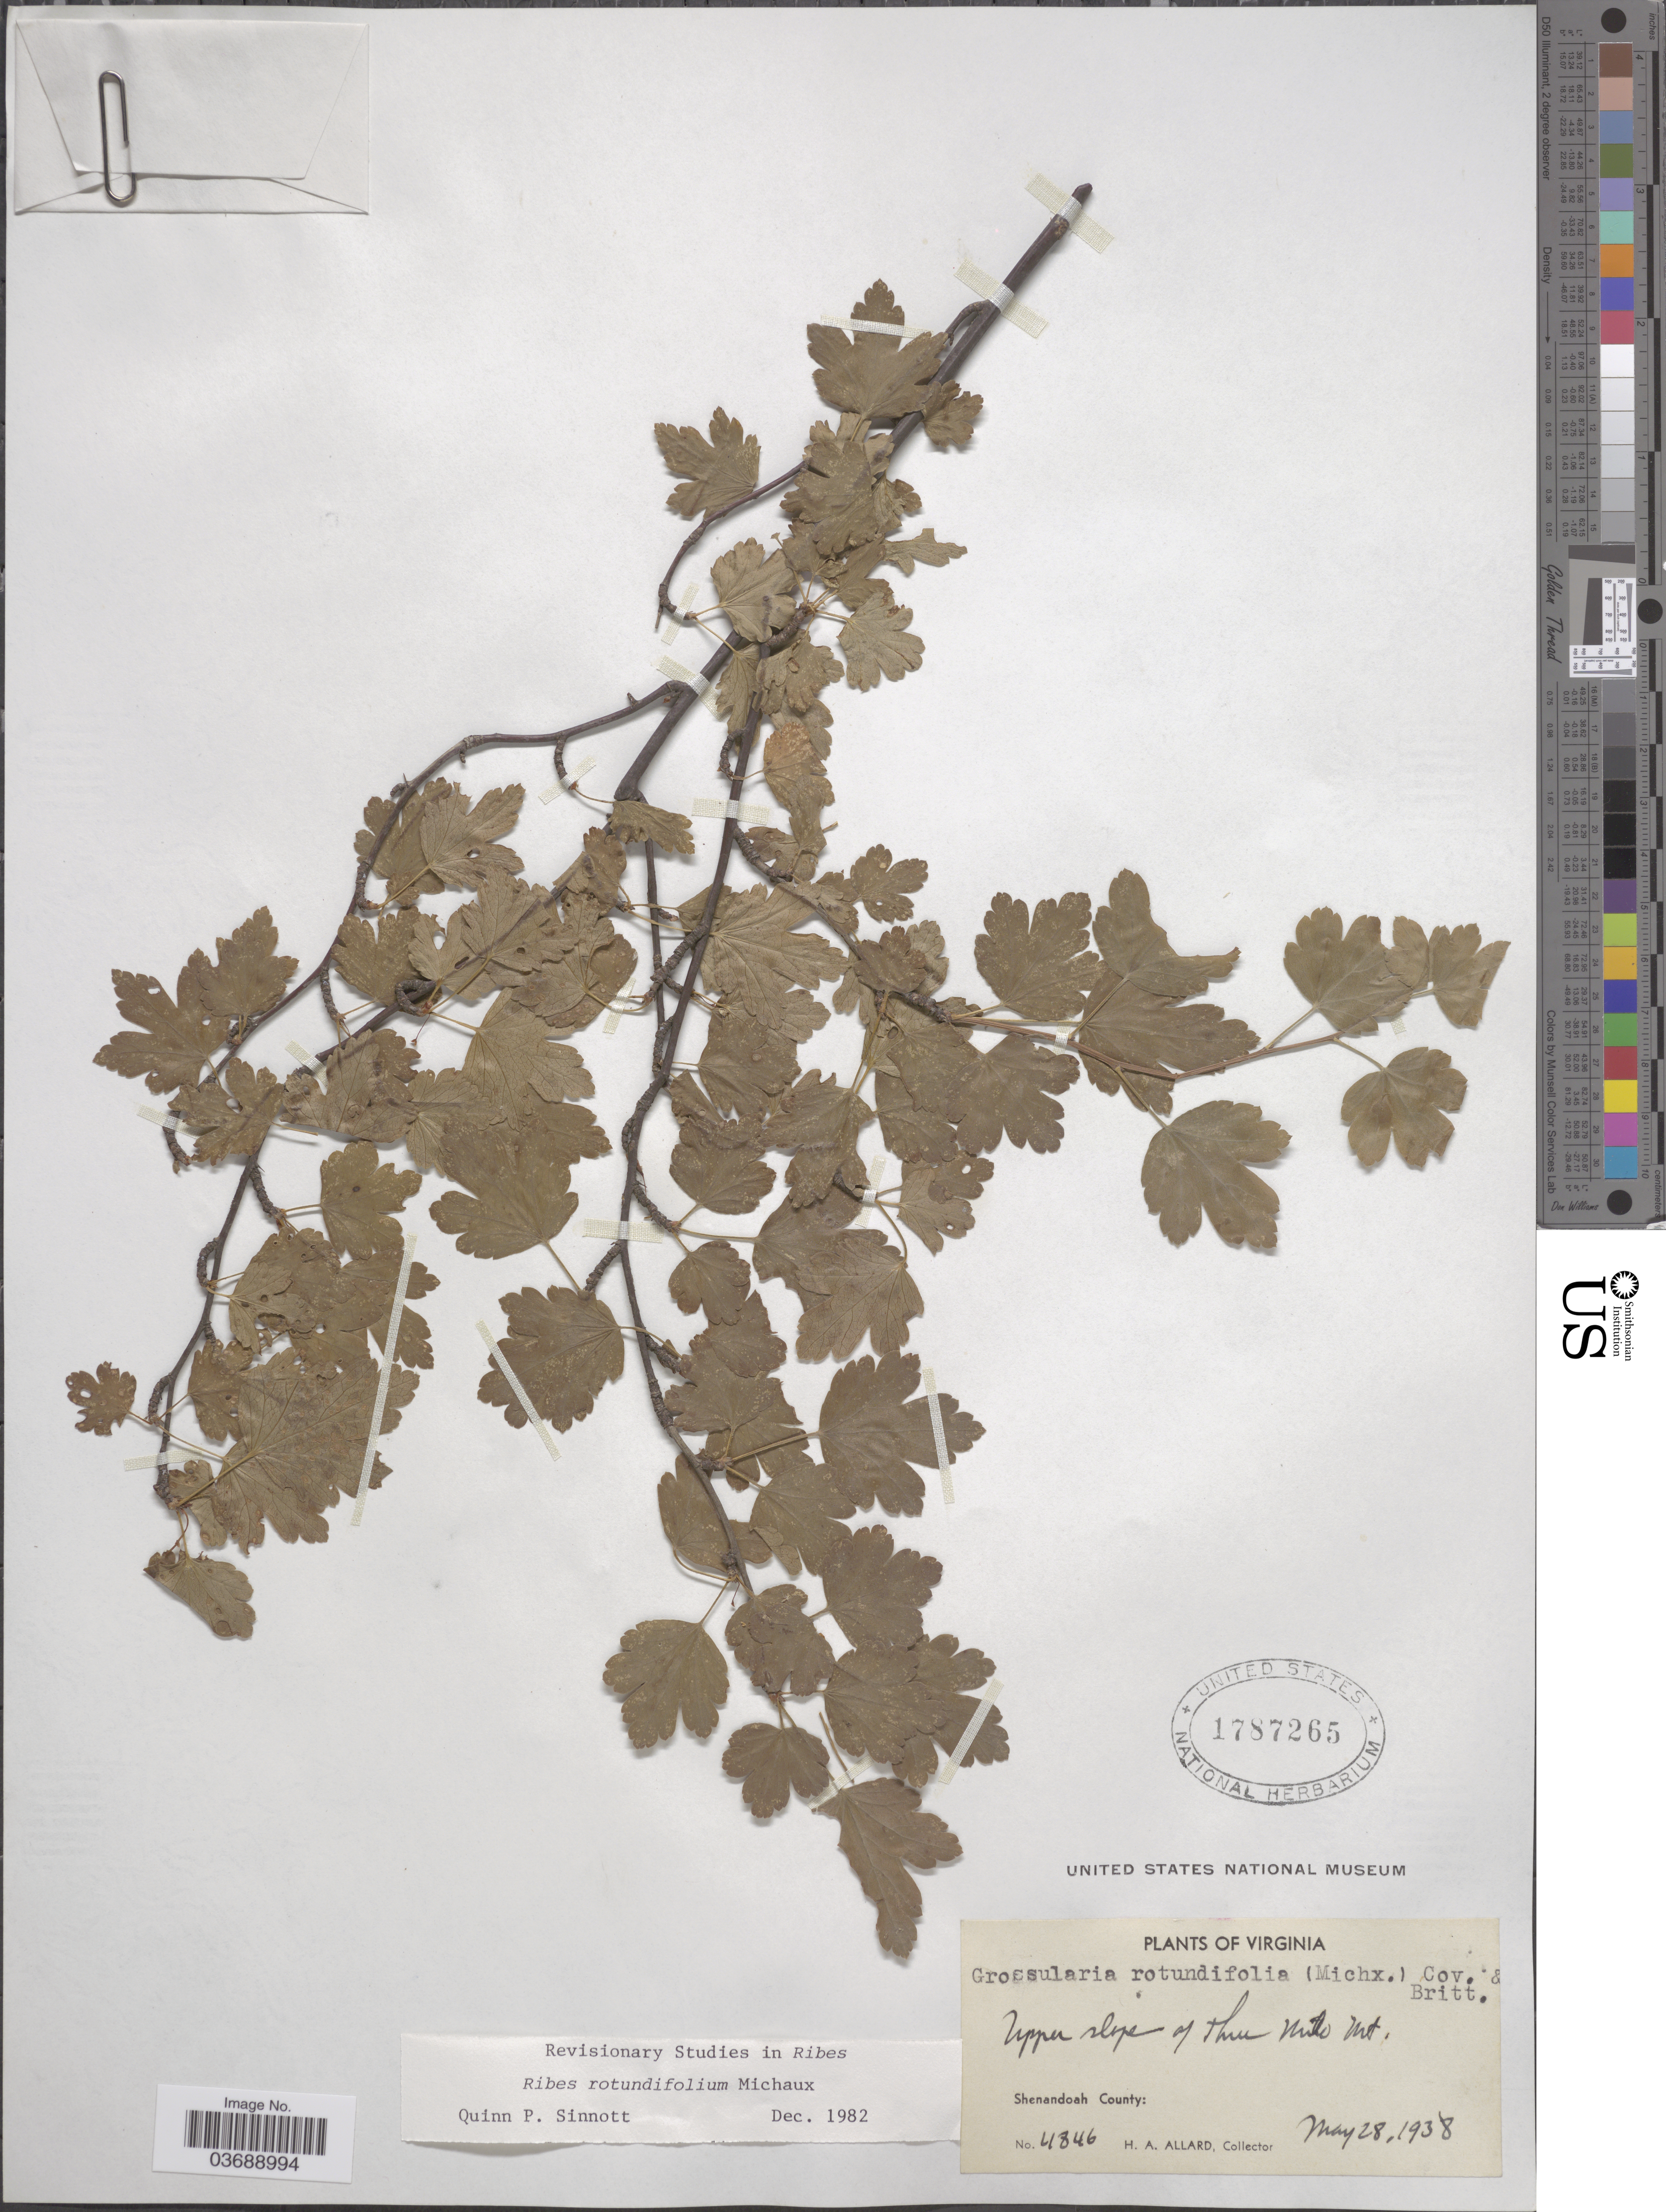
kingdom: Plantae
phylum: Tracheophyta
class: Magnoliopsida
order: Saxifragales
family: Grossulariaceae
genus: Ribes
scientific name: Ribes rotundifolium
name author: Michx.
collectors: H. A. Allard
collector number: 4846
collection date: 1938-05-28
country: United States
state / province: Virginia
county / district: Shenandoah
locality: Upper slope of Three Mile Mt. Shenandoah County.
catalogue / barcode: US 1787265